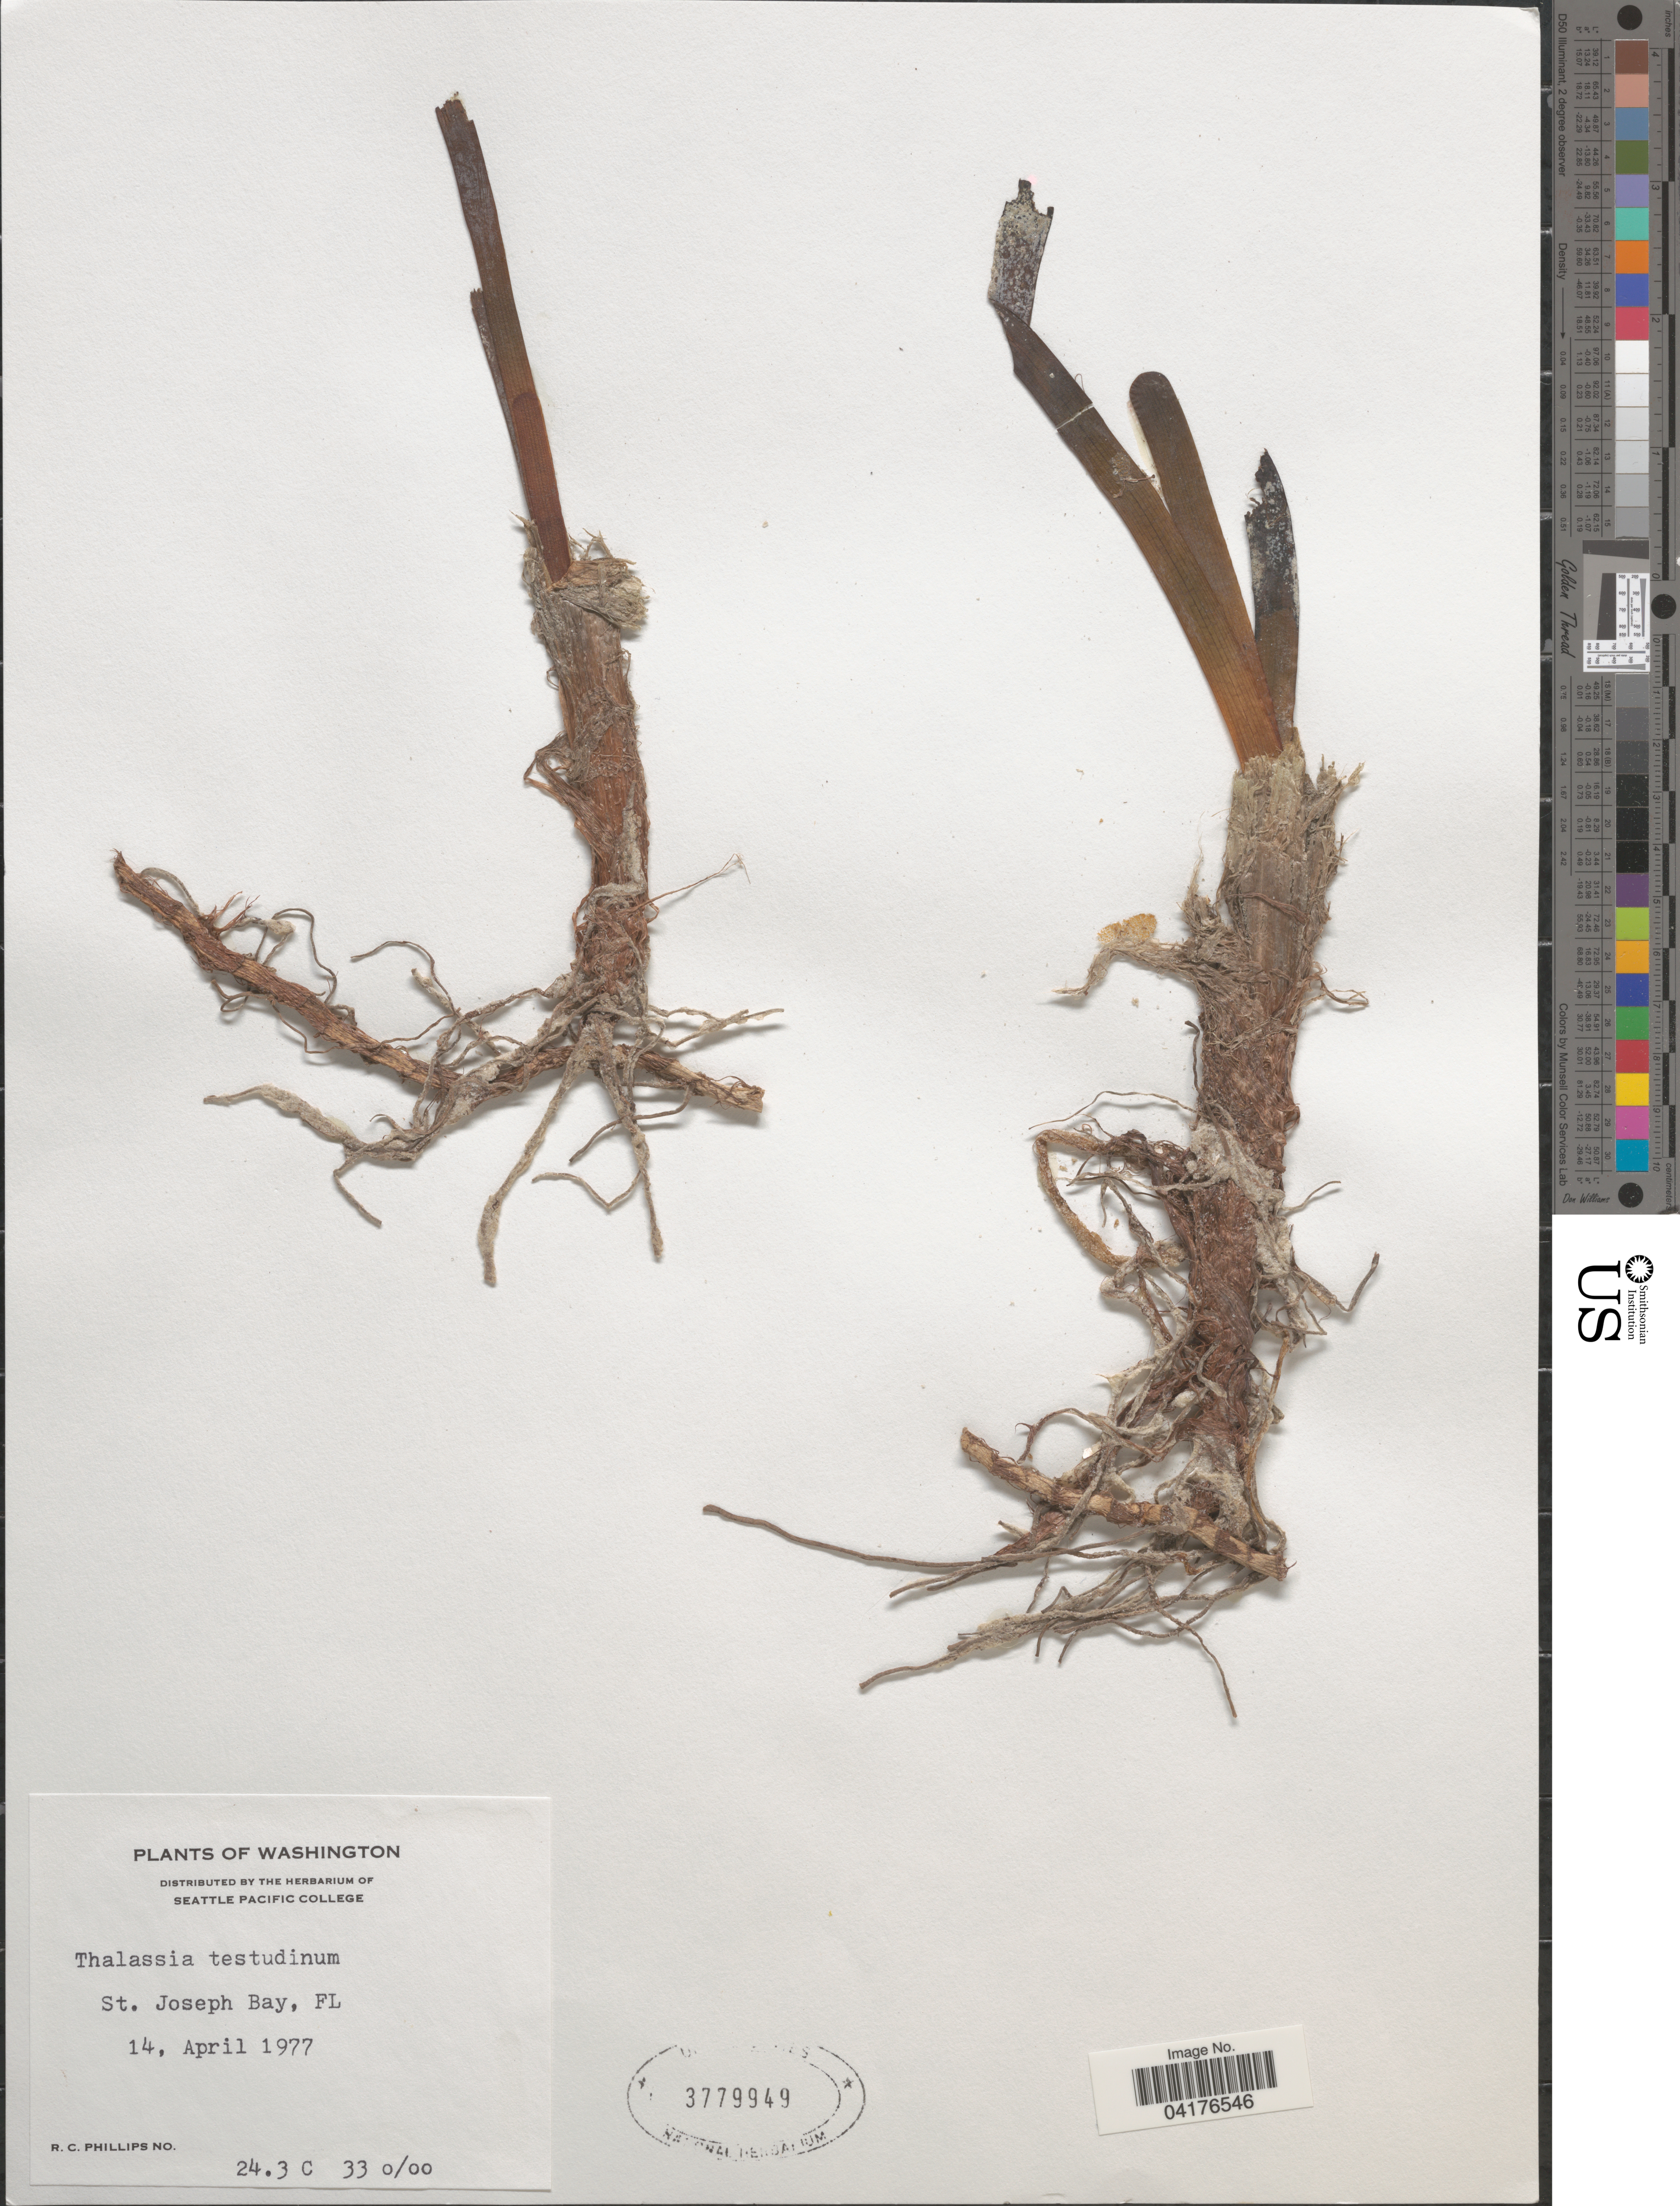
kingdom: Plantae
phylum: Tracheophyta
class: Liliopsida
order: Alismatales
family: Hydrocharitaceae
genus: Thalassia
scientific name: Thalassia testudinum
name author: Banks & Sol. ex K.D. Koenig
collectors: R. C. Phillips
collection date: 1977-04-14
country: United States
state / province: Florida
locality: St. Joseph Bay.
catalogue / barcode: US 3779949